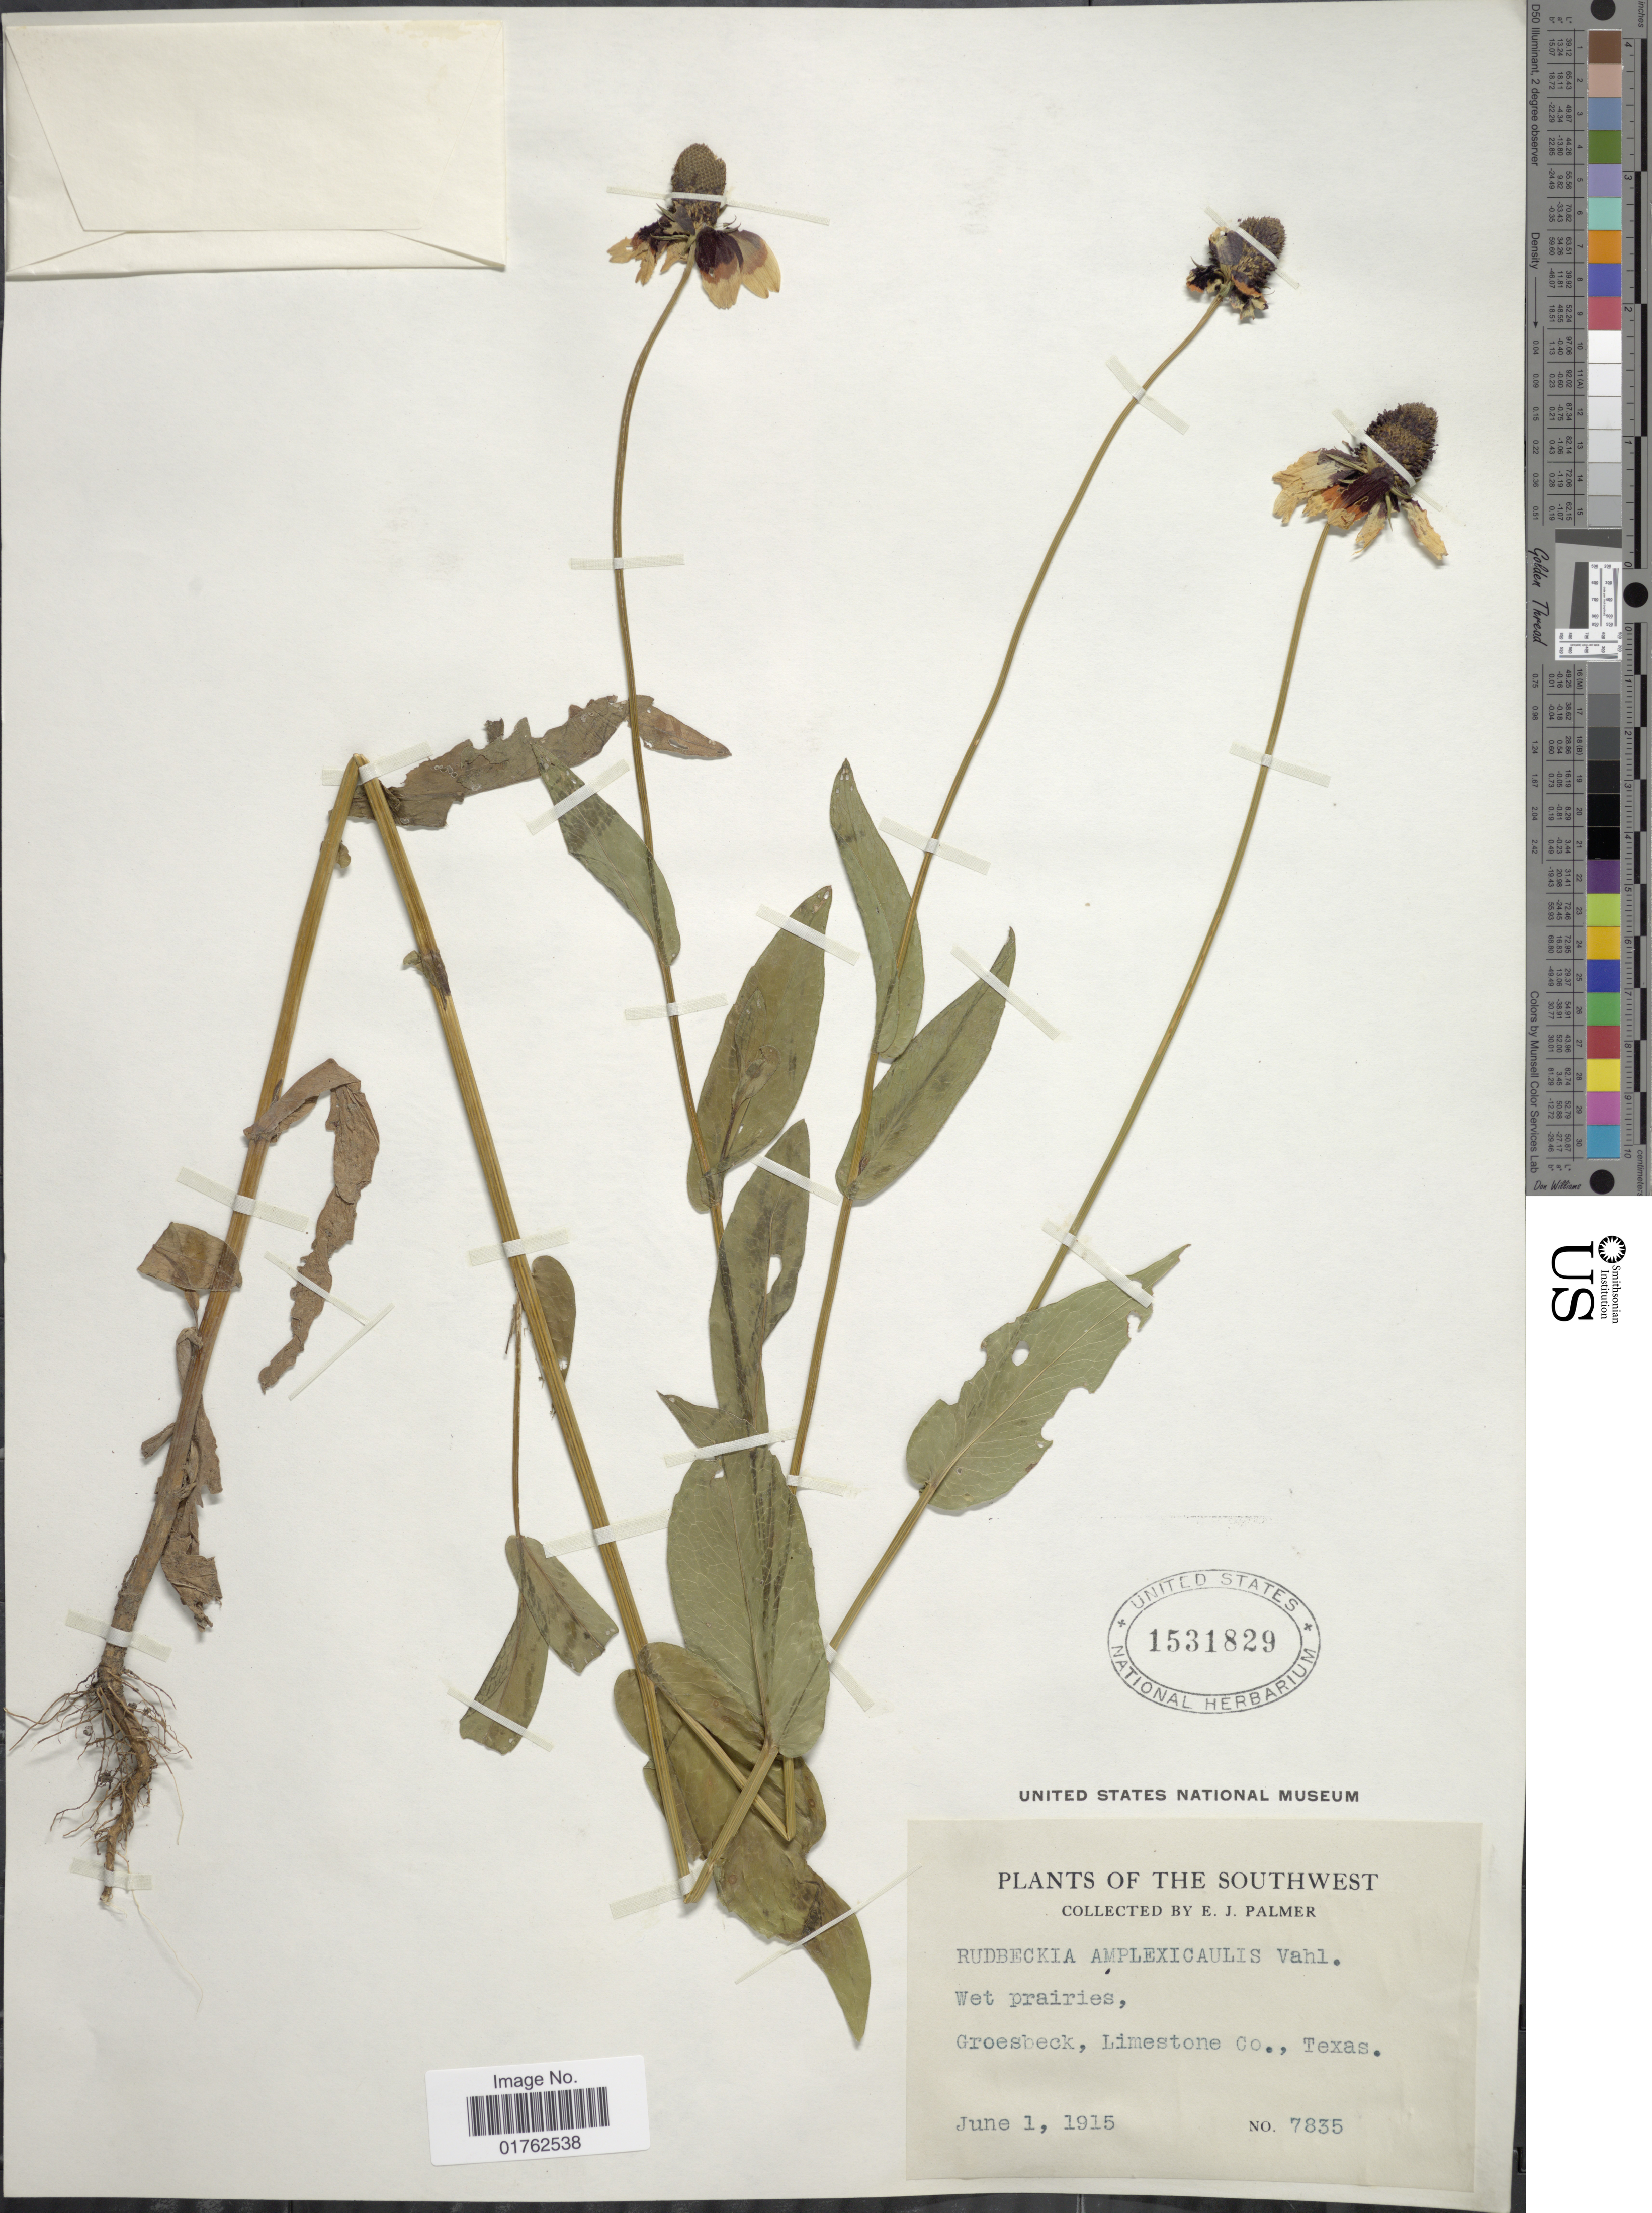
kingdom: Plantae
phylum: Tracheophyta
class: Magnoliopsida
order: Asterales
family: Asteraceae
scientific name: Dracopis amplexicaulis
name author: (Vahl) Cass.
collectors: E. J. Palmer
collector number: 7835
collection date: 1915-06-01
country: United States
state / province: Texas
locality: Groesbeck, Limestone Co., Southwest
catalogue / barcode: US 1531829